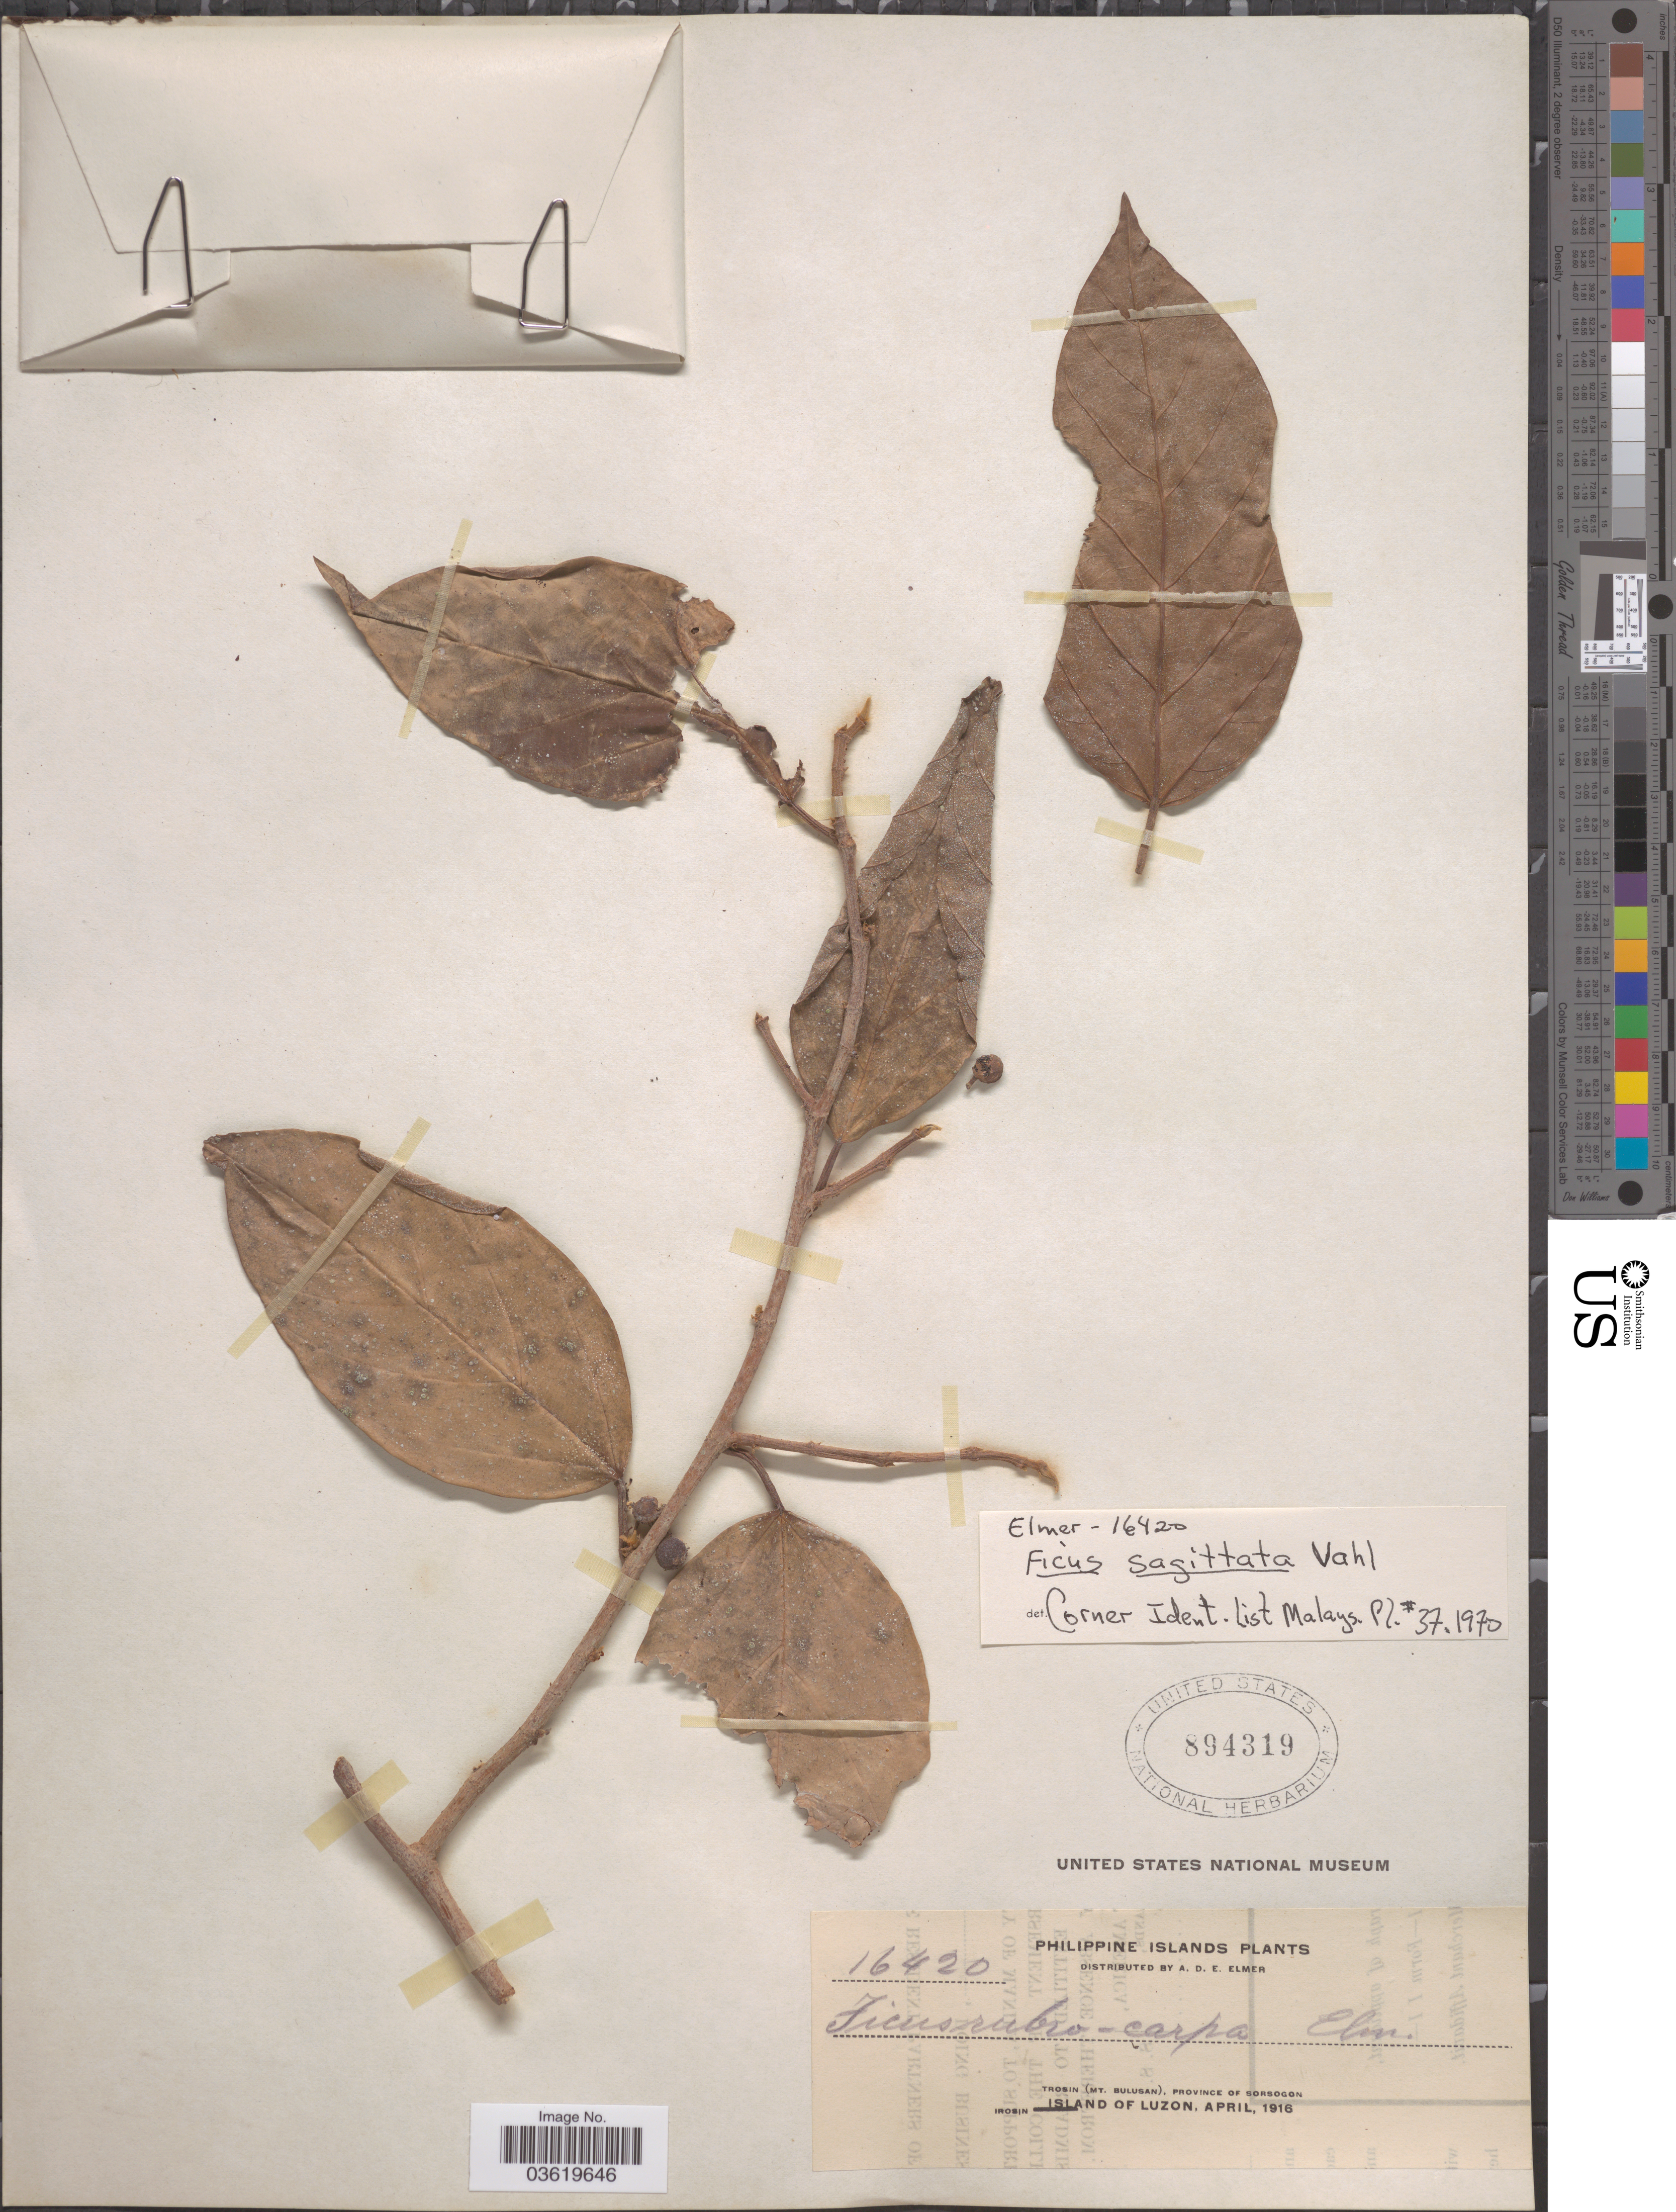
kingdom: Plantae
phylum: Tracheophyta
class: Magnoliopsida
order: Rosales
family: Moraceae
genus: Ficus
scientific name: Ficus sagittata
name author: Vahl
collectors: A. D. E. Elmer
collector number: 16420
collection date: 1916-04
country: Philippines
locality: Philippine Islands. Trosin (Mt. Bulusan), Province of Sorsogon. Irosin. Island of Luzon.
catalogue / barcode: US 894319